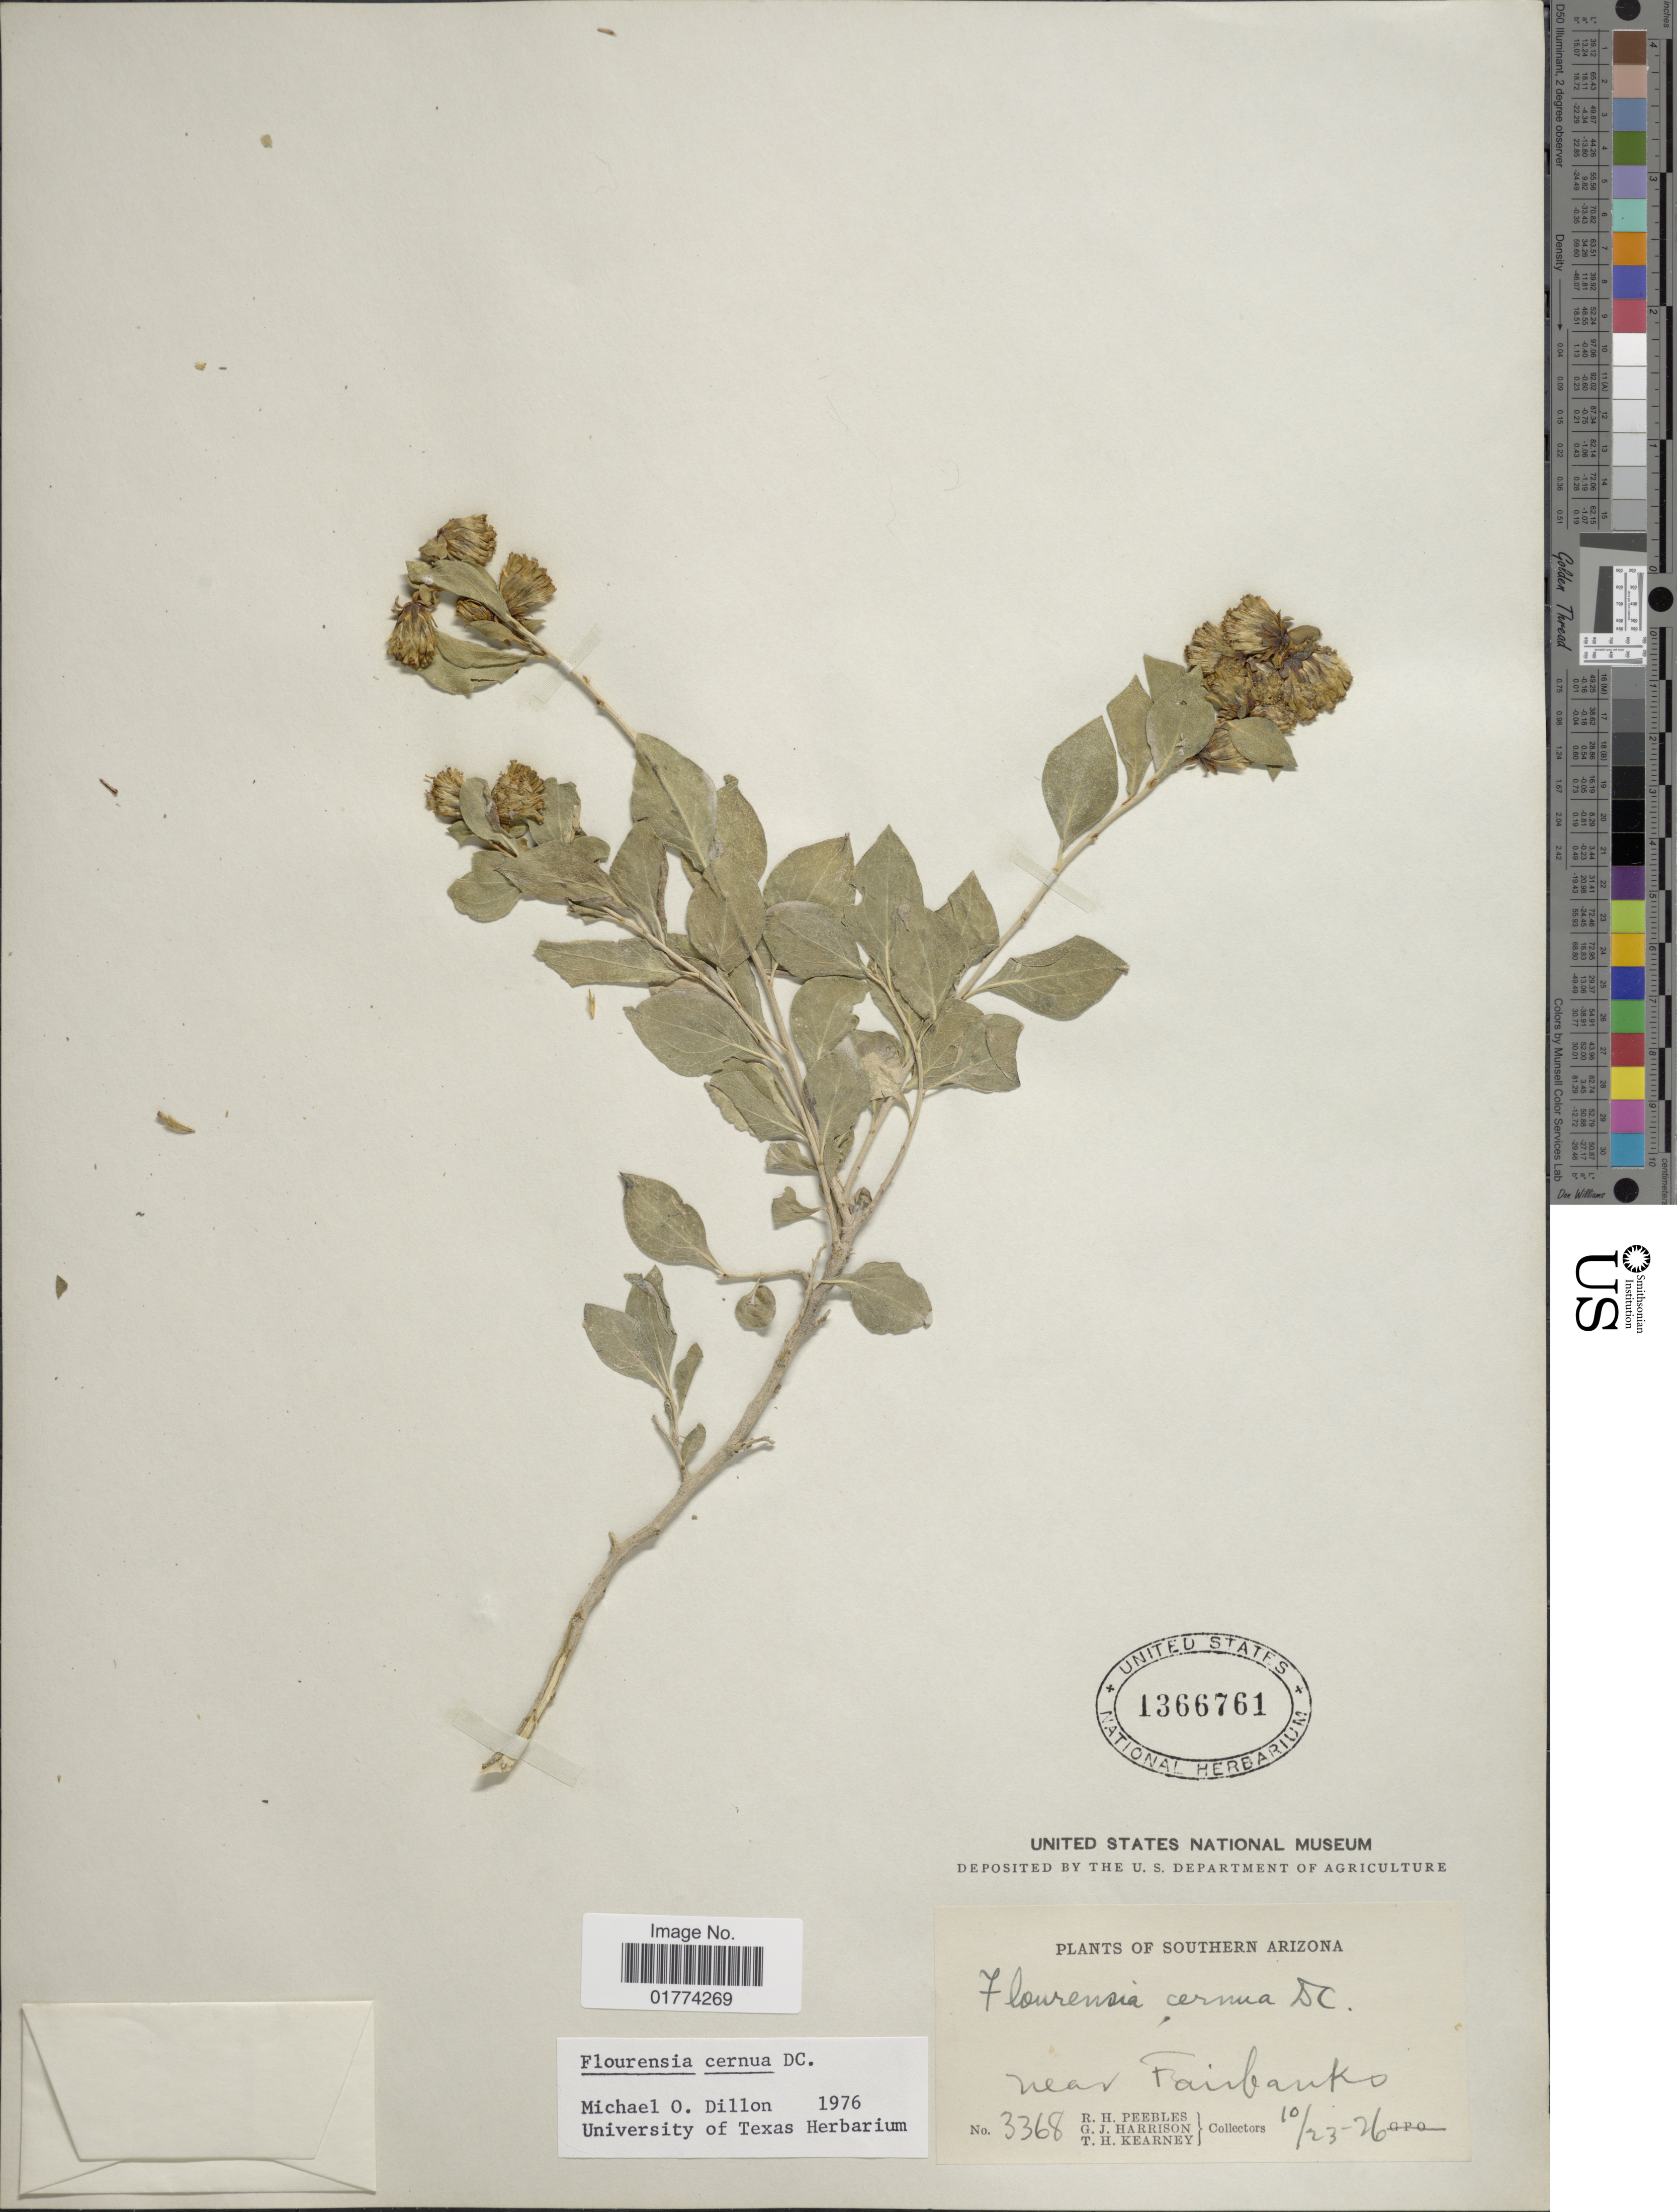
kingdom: Plantae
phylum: Tracheophyta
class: Magnoliopsida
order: Asterales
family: Asteraceae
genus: Flourensia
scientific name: Flourensia cernua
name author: DC.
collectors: R. H. Peebles, G. J. Harrison & T. H. Kearney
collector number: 3368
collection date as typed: Transcribed d/m/y: 23/10/26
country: United States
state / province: Arizona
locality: Southrn Arizona, Near Fairbanks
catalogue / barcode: US 1366761